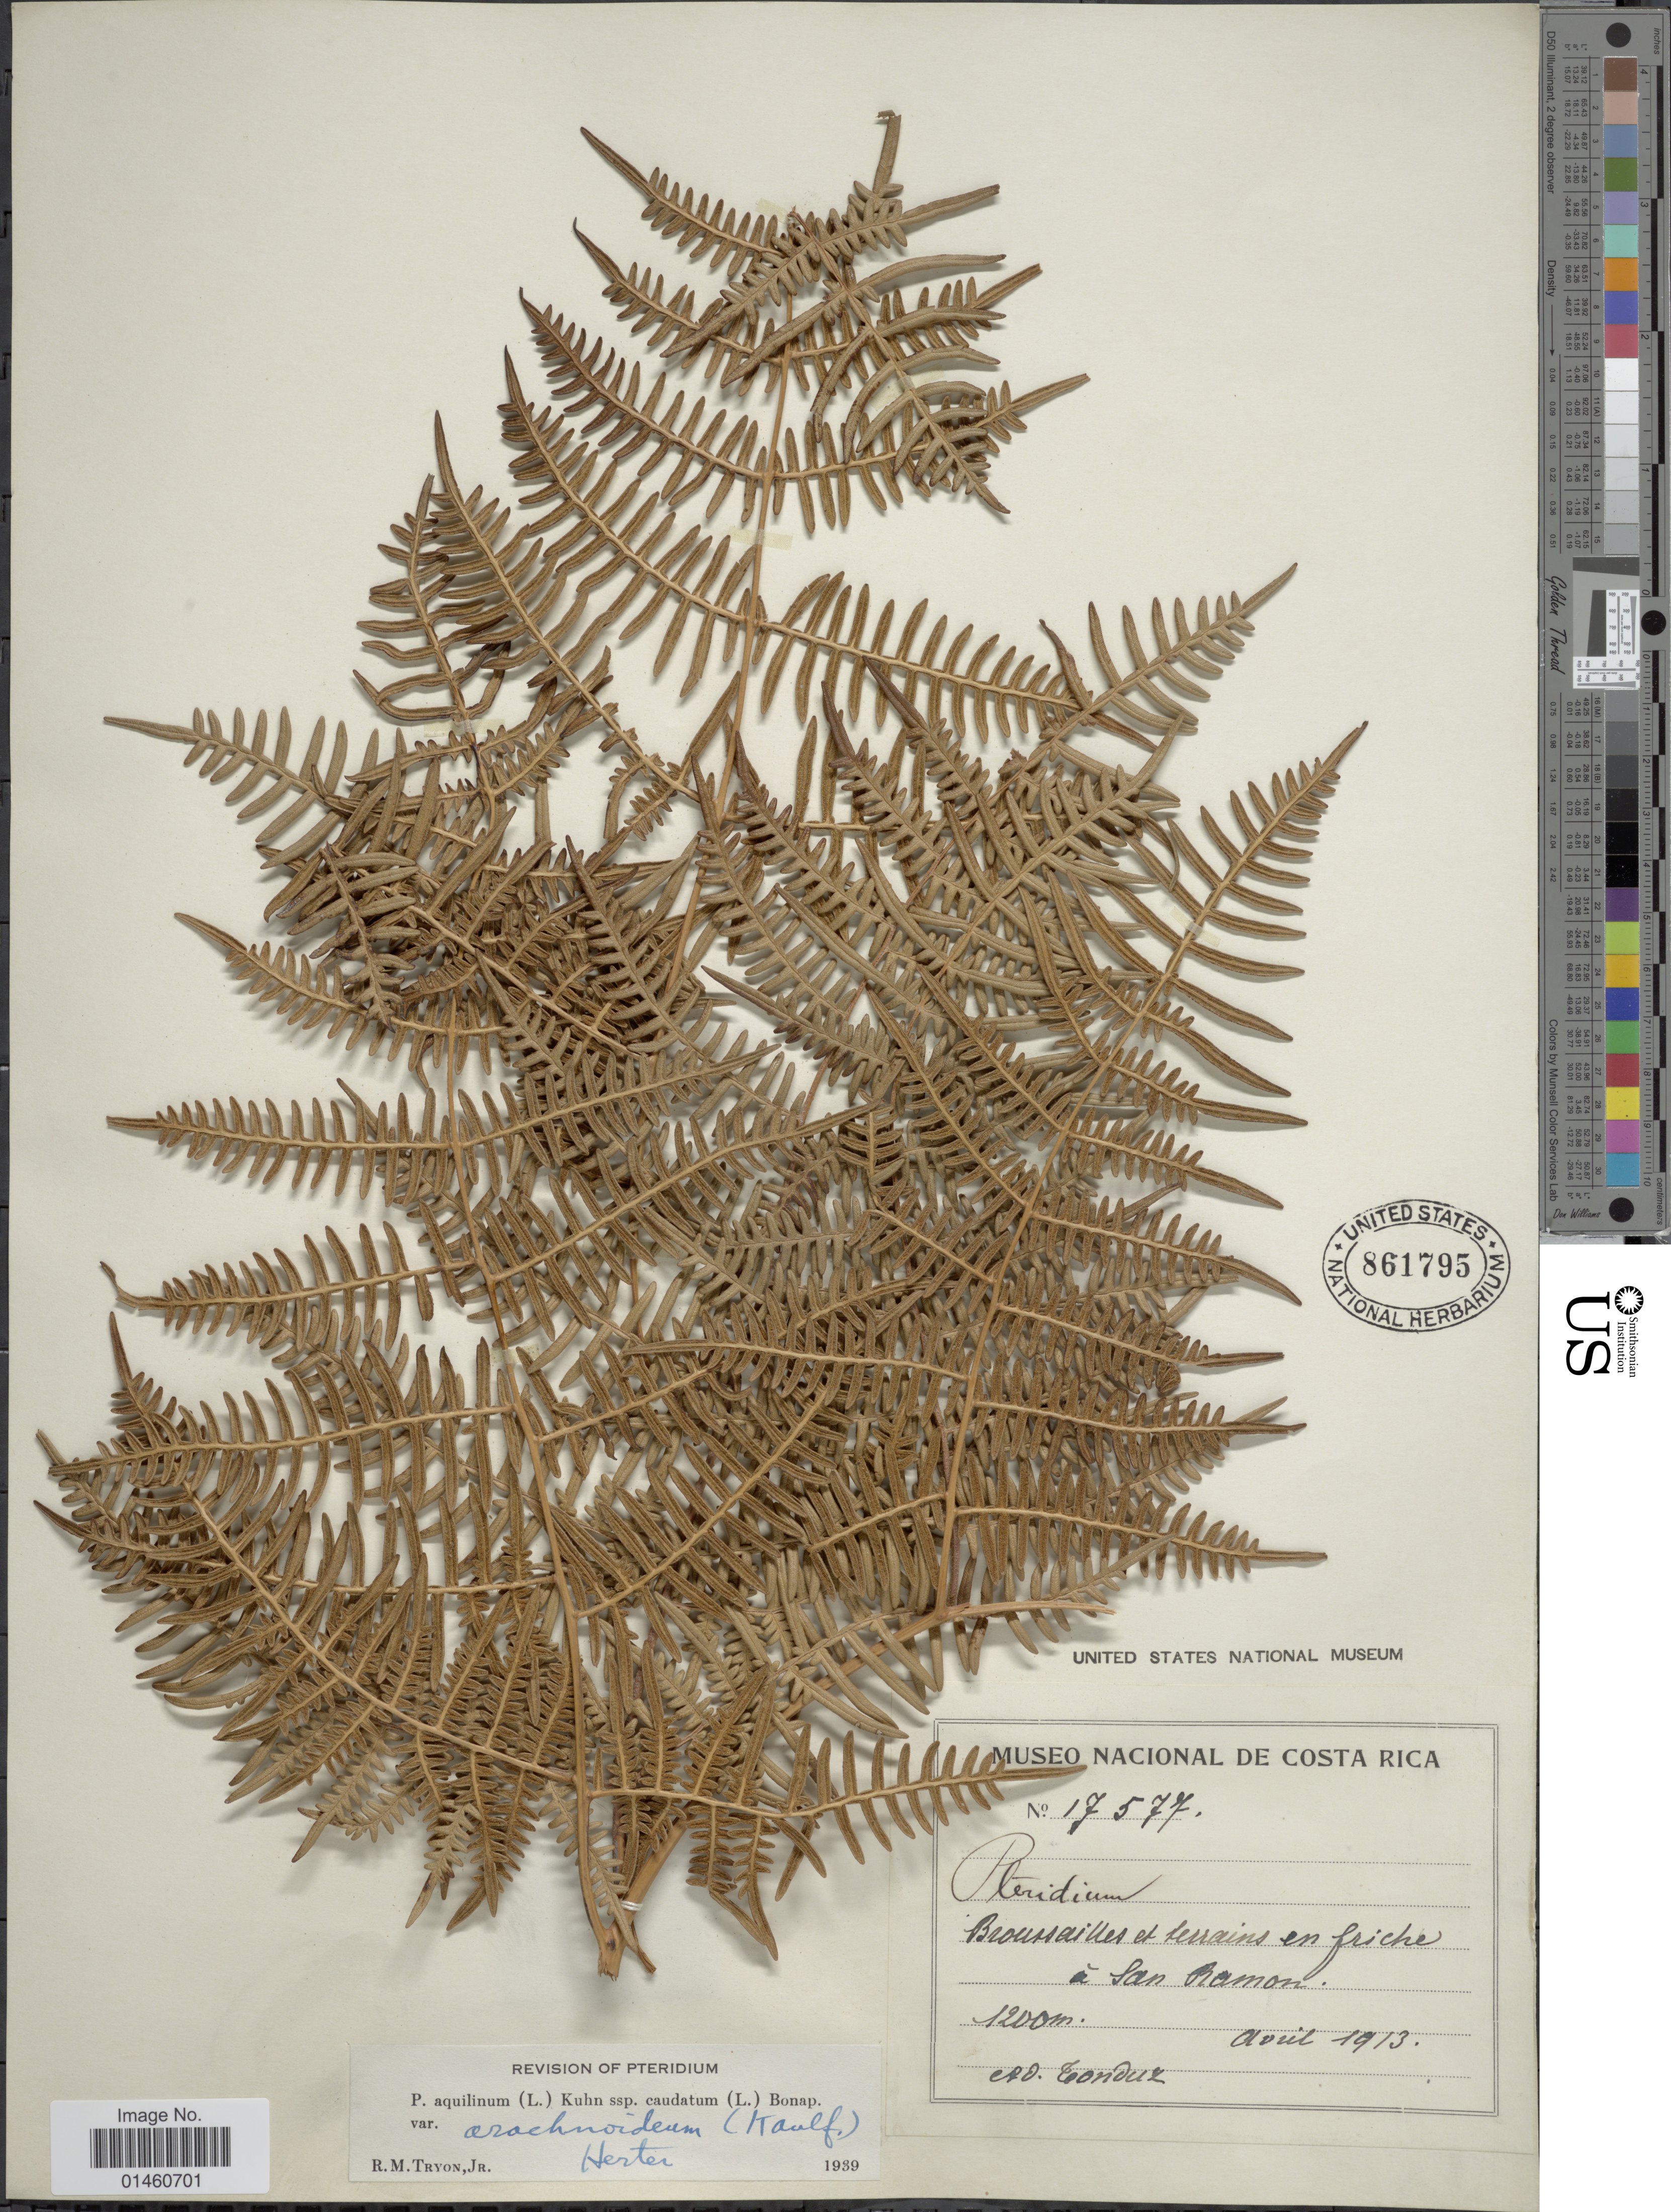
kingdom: Plantae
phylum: Tracheophyta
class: Polypodiopsida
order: Polypodiales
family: Dennstaedtiaceae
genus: Pteridium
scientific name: Pteridium aquilinum var. arachnoideum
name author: (Kaulf.) Herter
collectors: A. Tonduz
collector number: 17577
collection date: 1913-04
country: Costa Rica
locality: Á San Ramon.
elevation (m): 1200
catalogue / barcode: US 861795